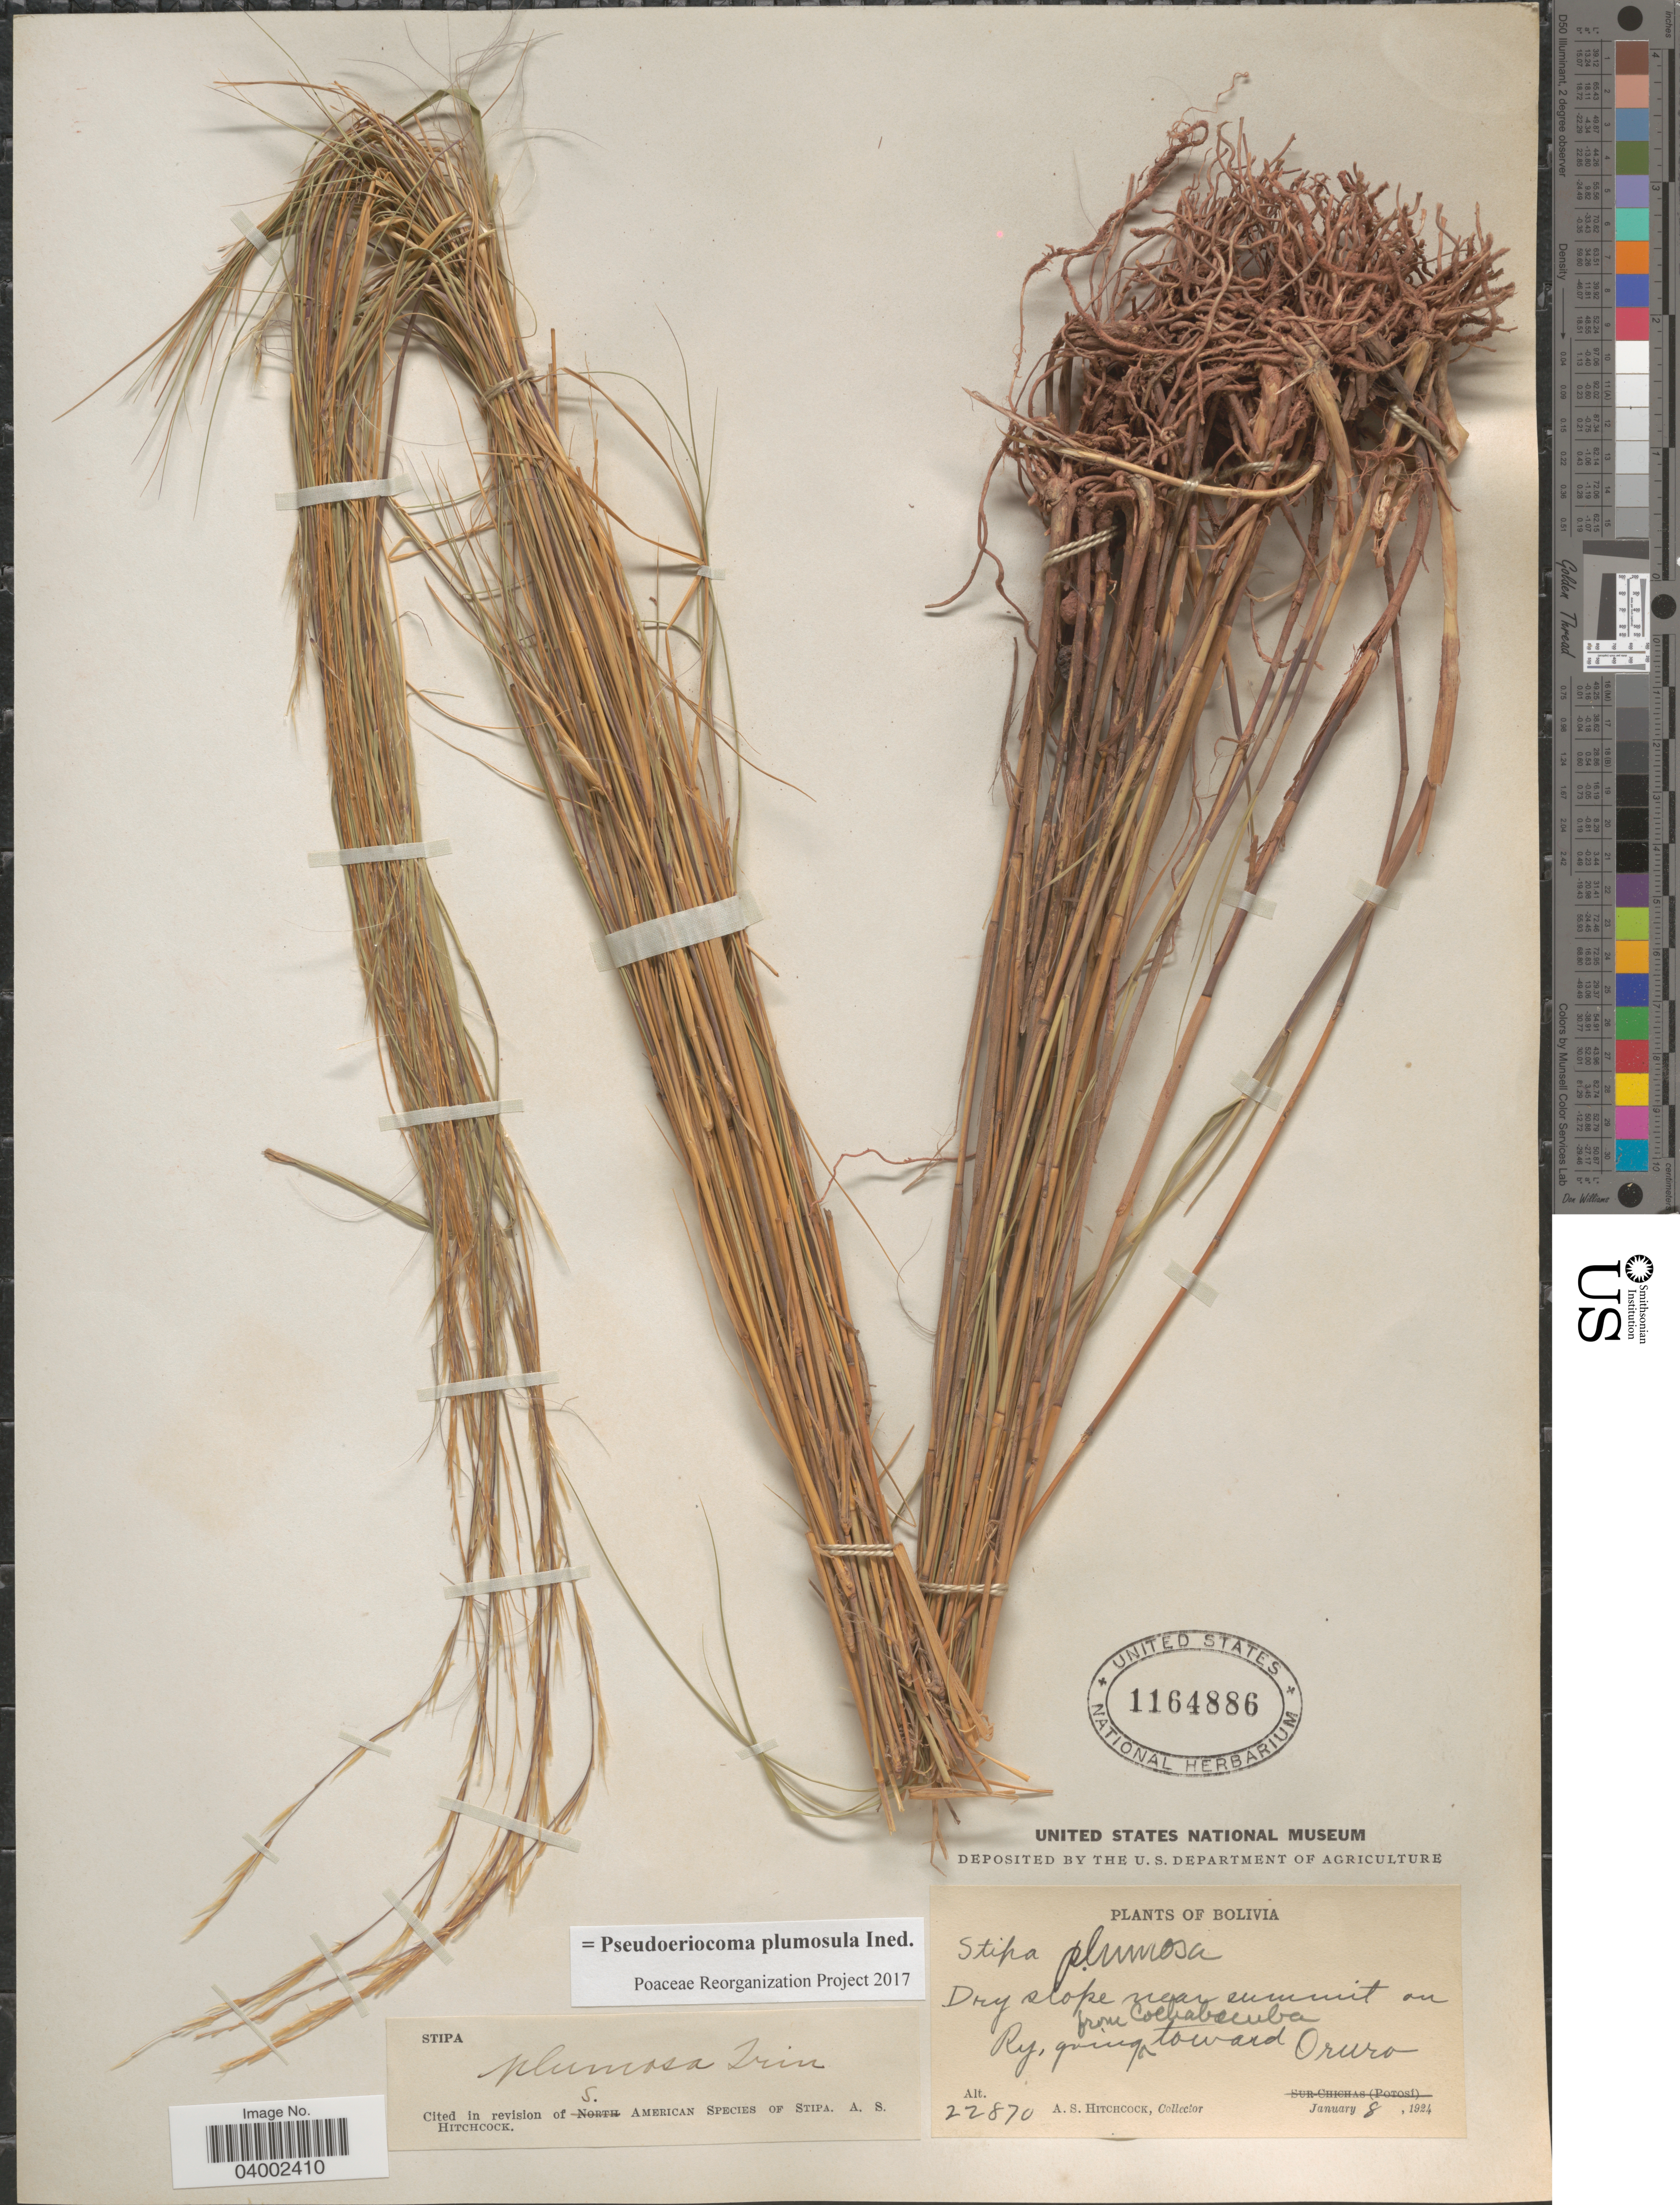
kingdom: Plantae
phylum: Tracheophyta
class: Liliopsida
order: Poales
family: Poaceae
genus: Pseudoeriocoma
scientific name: Pseudoeriocoma plumosula ined.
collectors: A. S. Hitchcock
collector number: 22870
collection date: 1924-01-08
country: Bolivia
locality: Dry slope near summit on Ry, going from Cochabamba toward Oruro.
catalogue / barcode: US 1164886